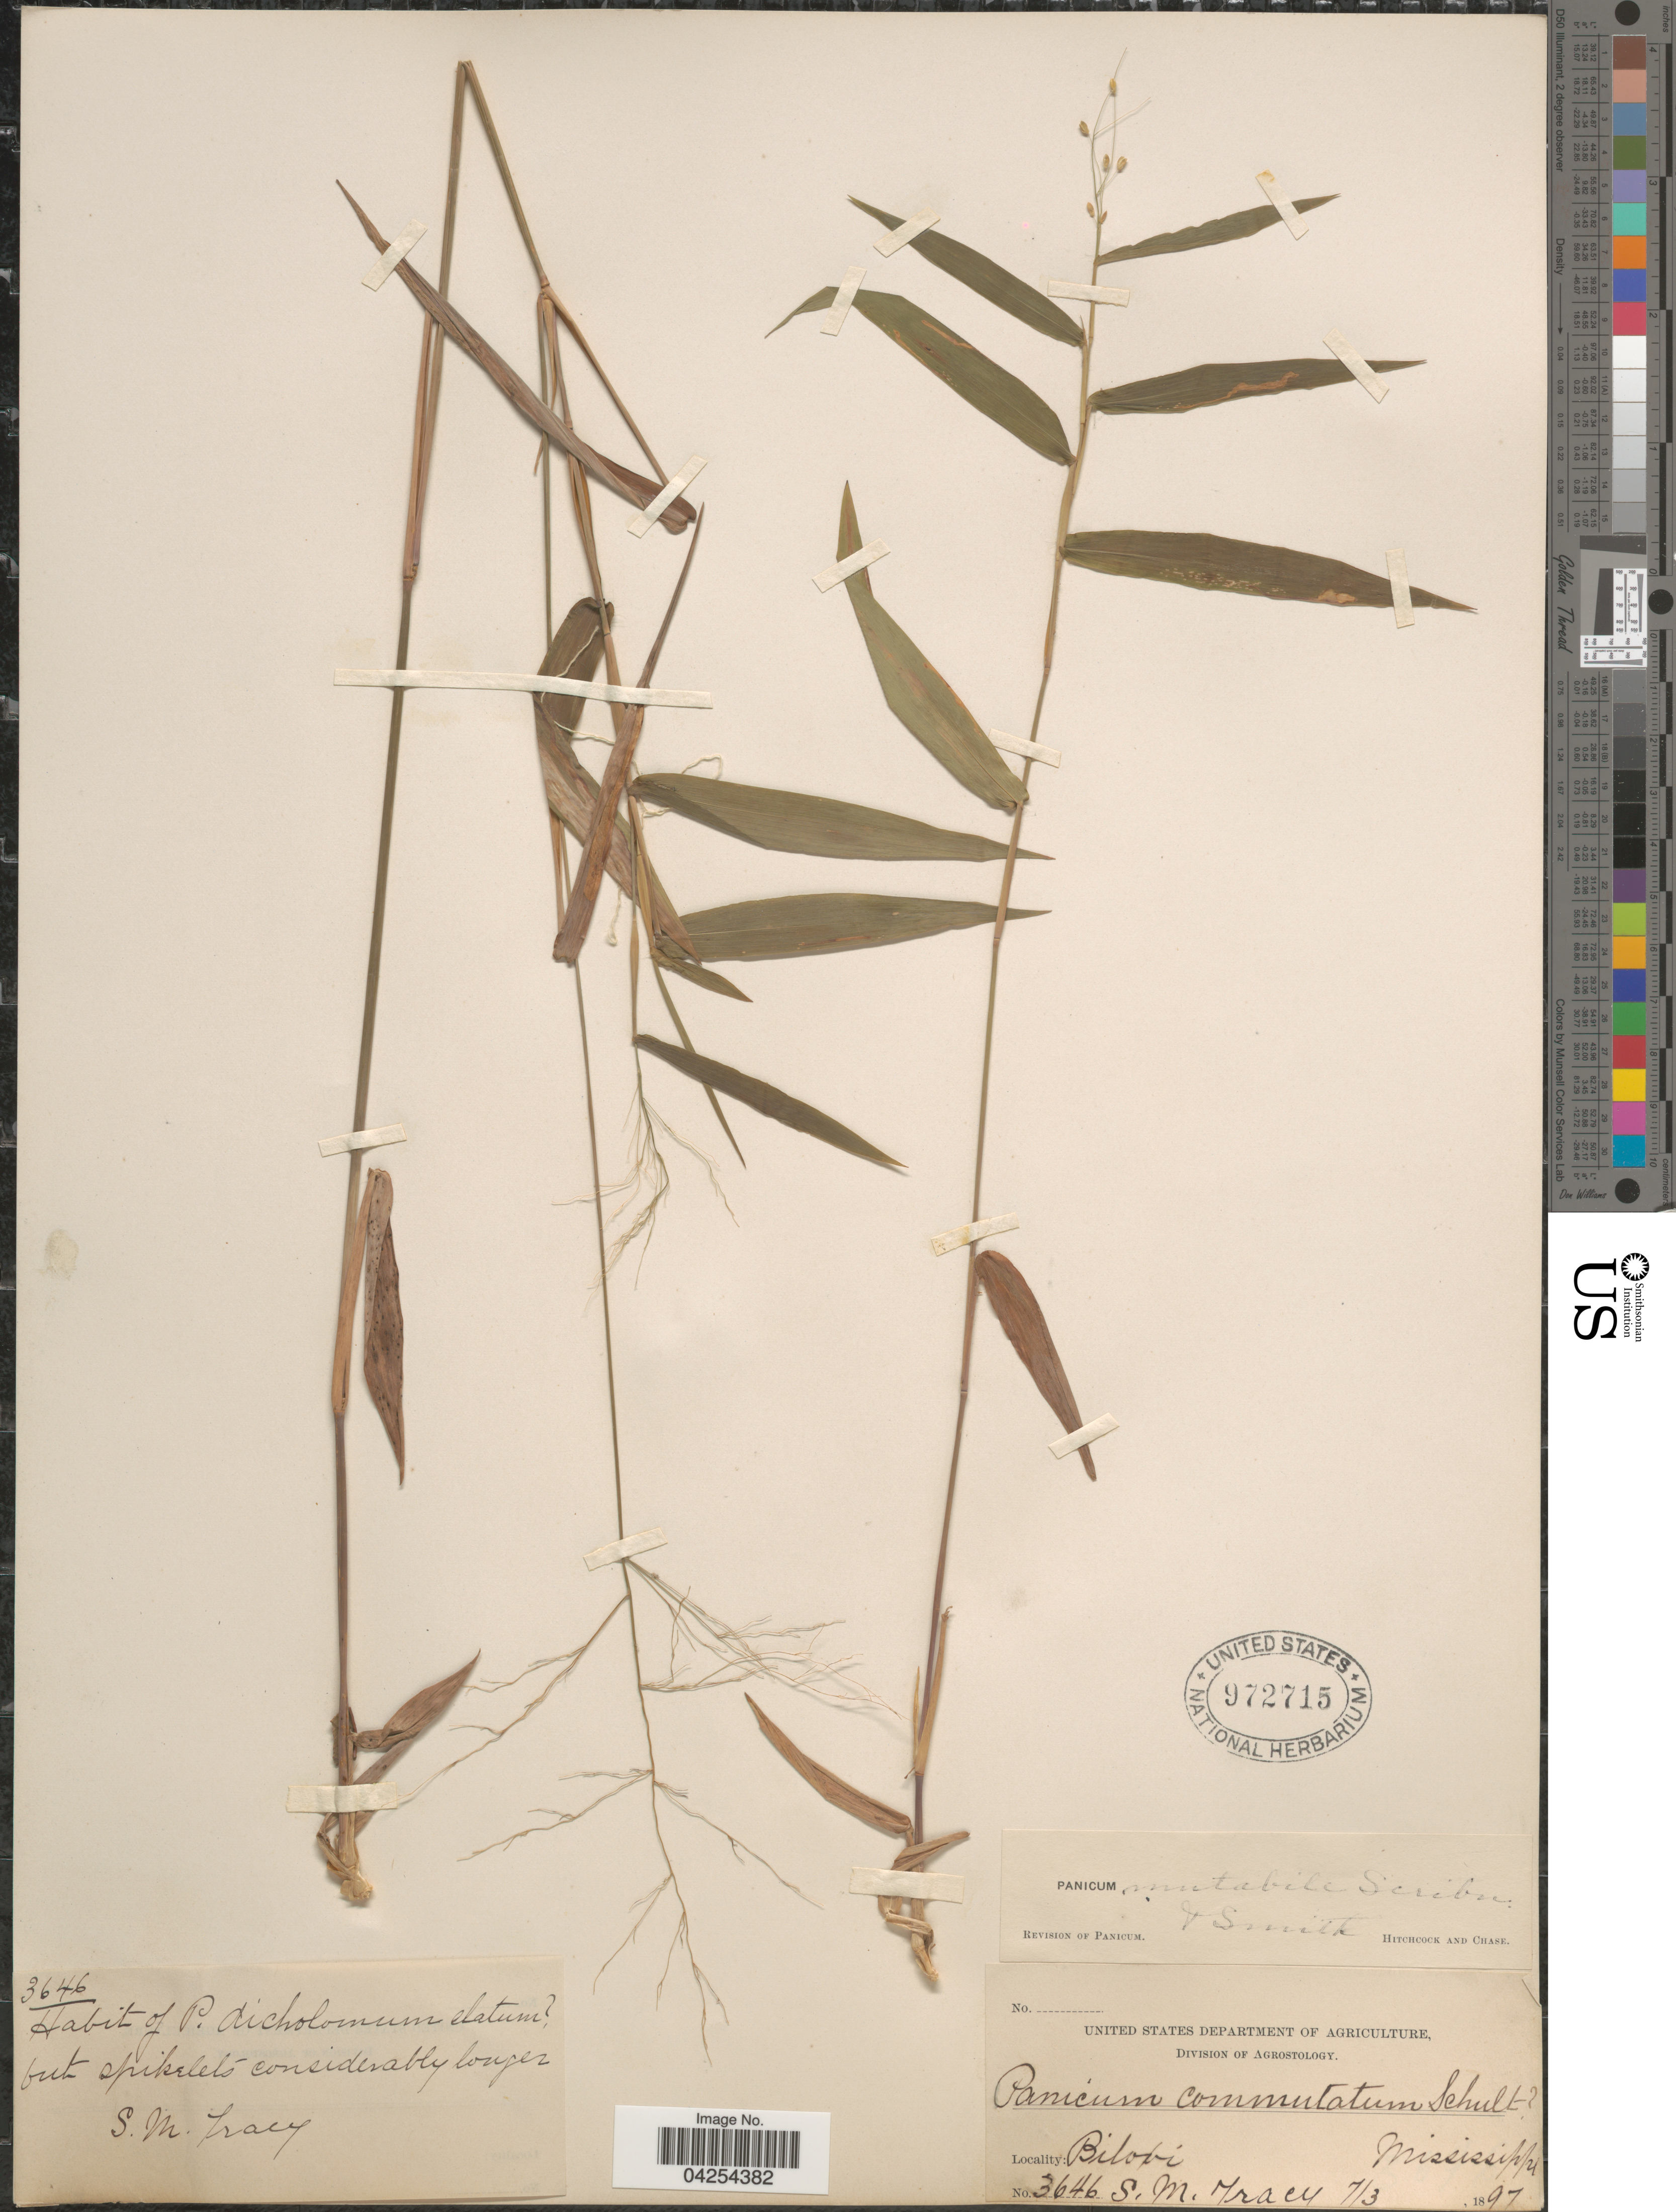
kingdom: Plantae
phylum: Tracheophyta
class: Liliopsida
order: Poales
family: Poaceae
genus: Dichanthelium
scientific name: Dichanthelium commutatum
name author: (Schult.) Gould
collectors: S. M. Tracy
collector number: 3646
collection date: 1897-07-03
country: United States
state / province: Mississippi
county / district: Harrison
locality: Biloxi.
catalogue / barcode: US 972715